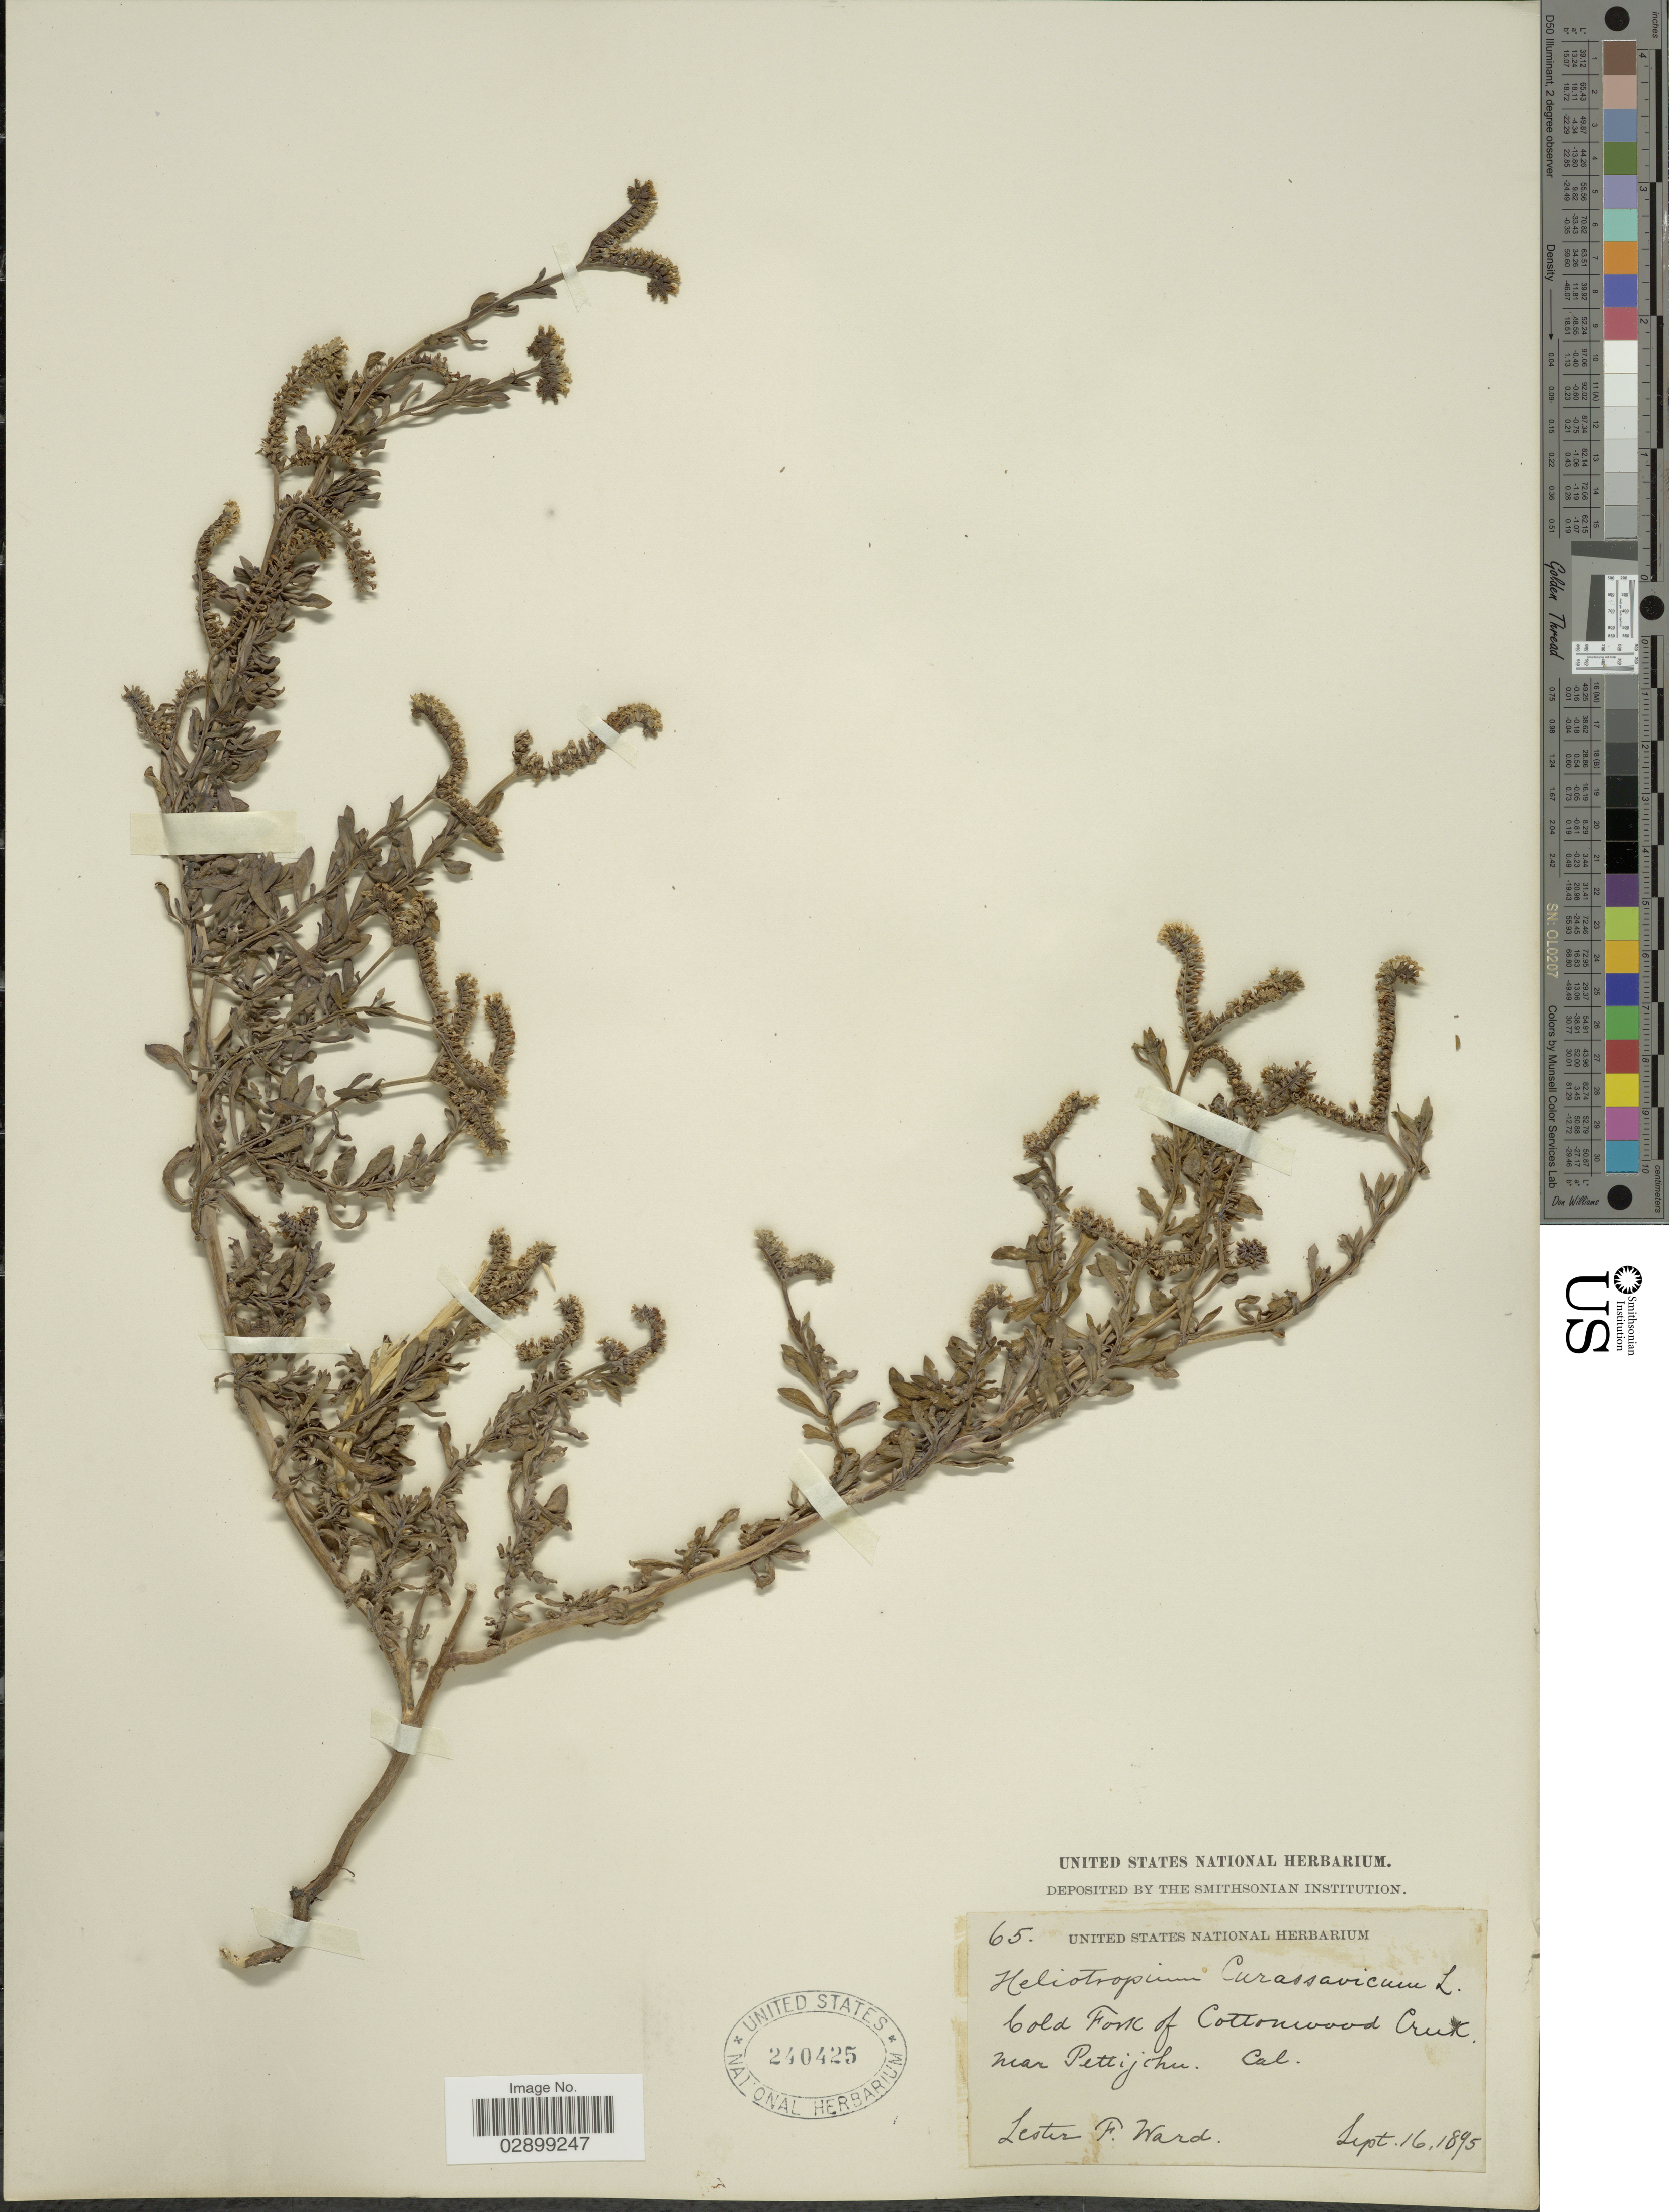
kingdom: Plantae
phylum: Tracheophyta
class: Magnoliopsida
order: Boraginales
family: Heliotropiaceae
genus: Heliotropium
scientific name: Heliotropium curassavicum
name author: L.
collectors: L. F. Ward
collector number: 65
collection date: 1895-09-16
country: United States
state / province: California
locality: Cold Fork of Cottonwood Creek, near Pettijohn. Cal.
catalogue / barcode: US 240425